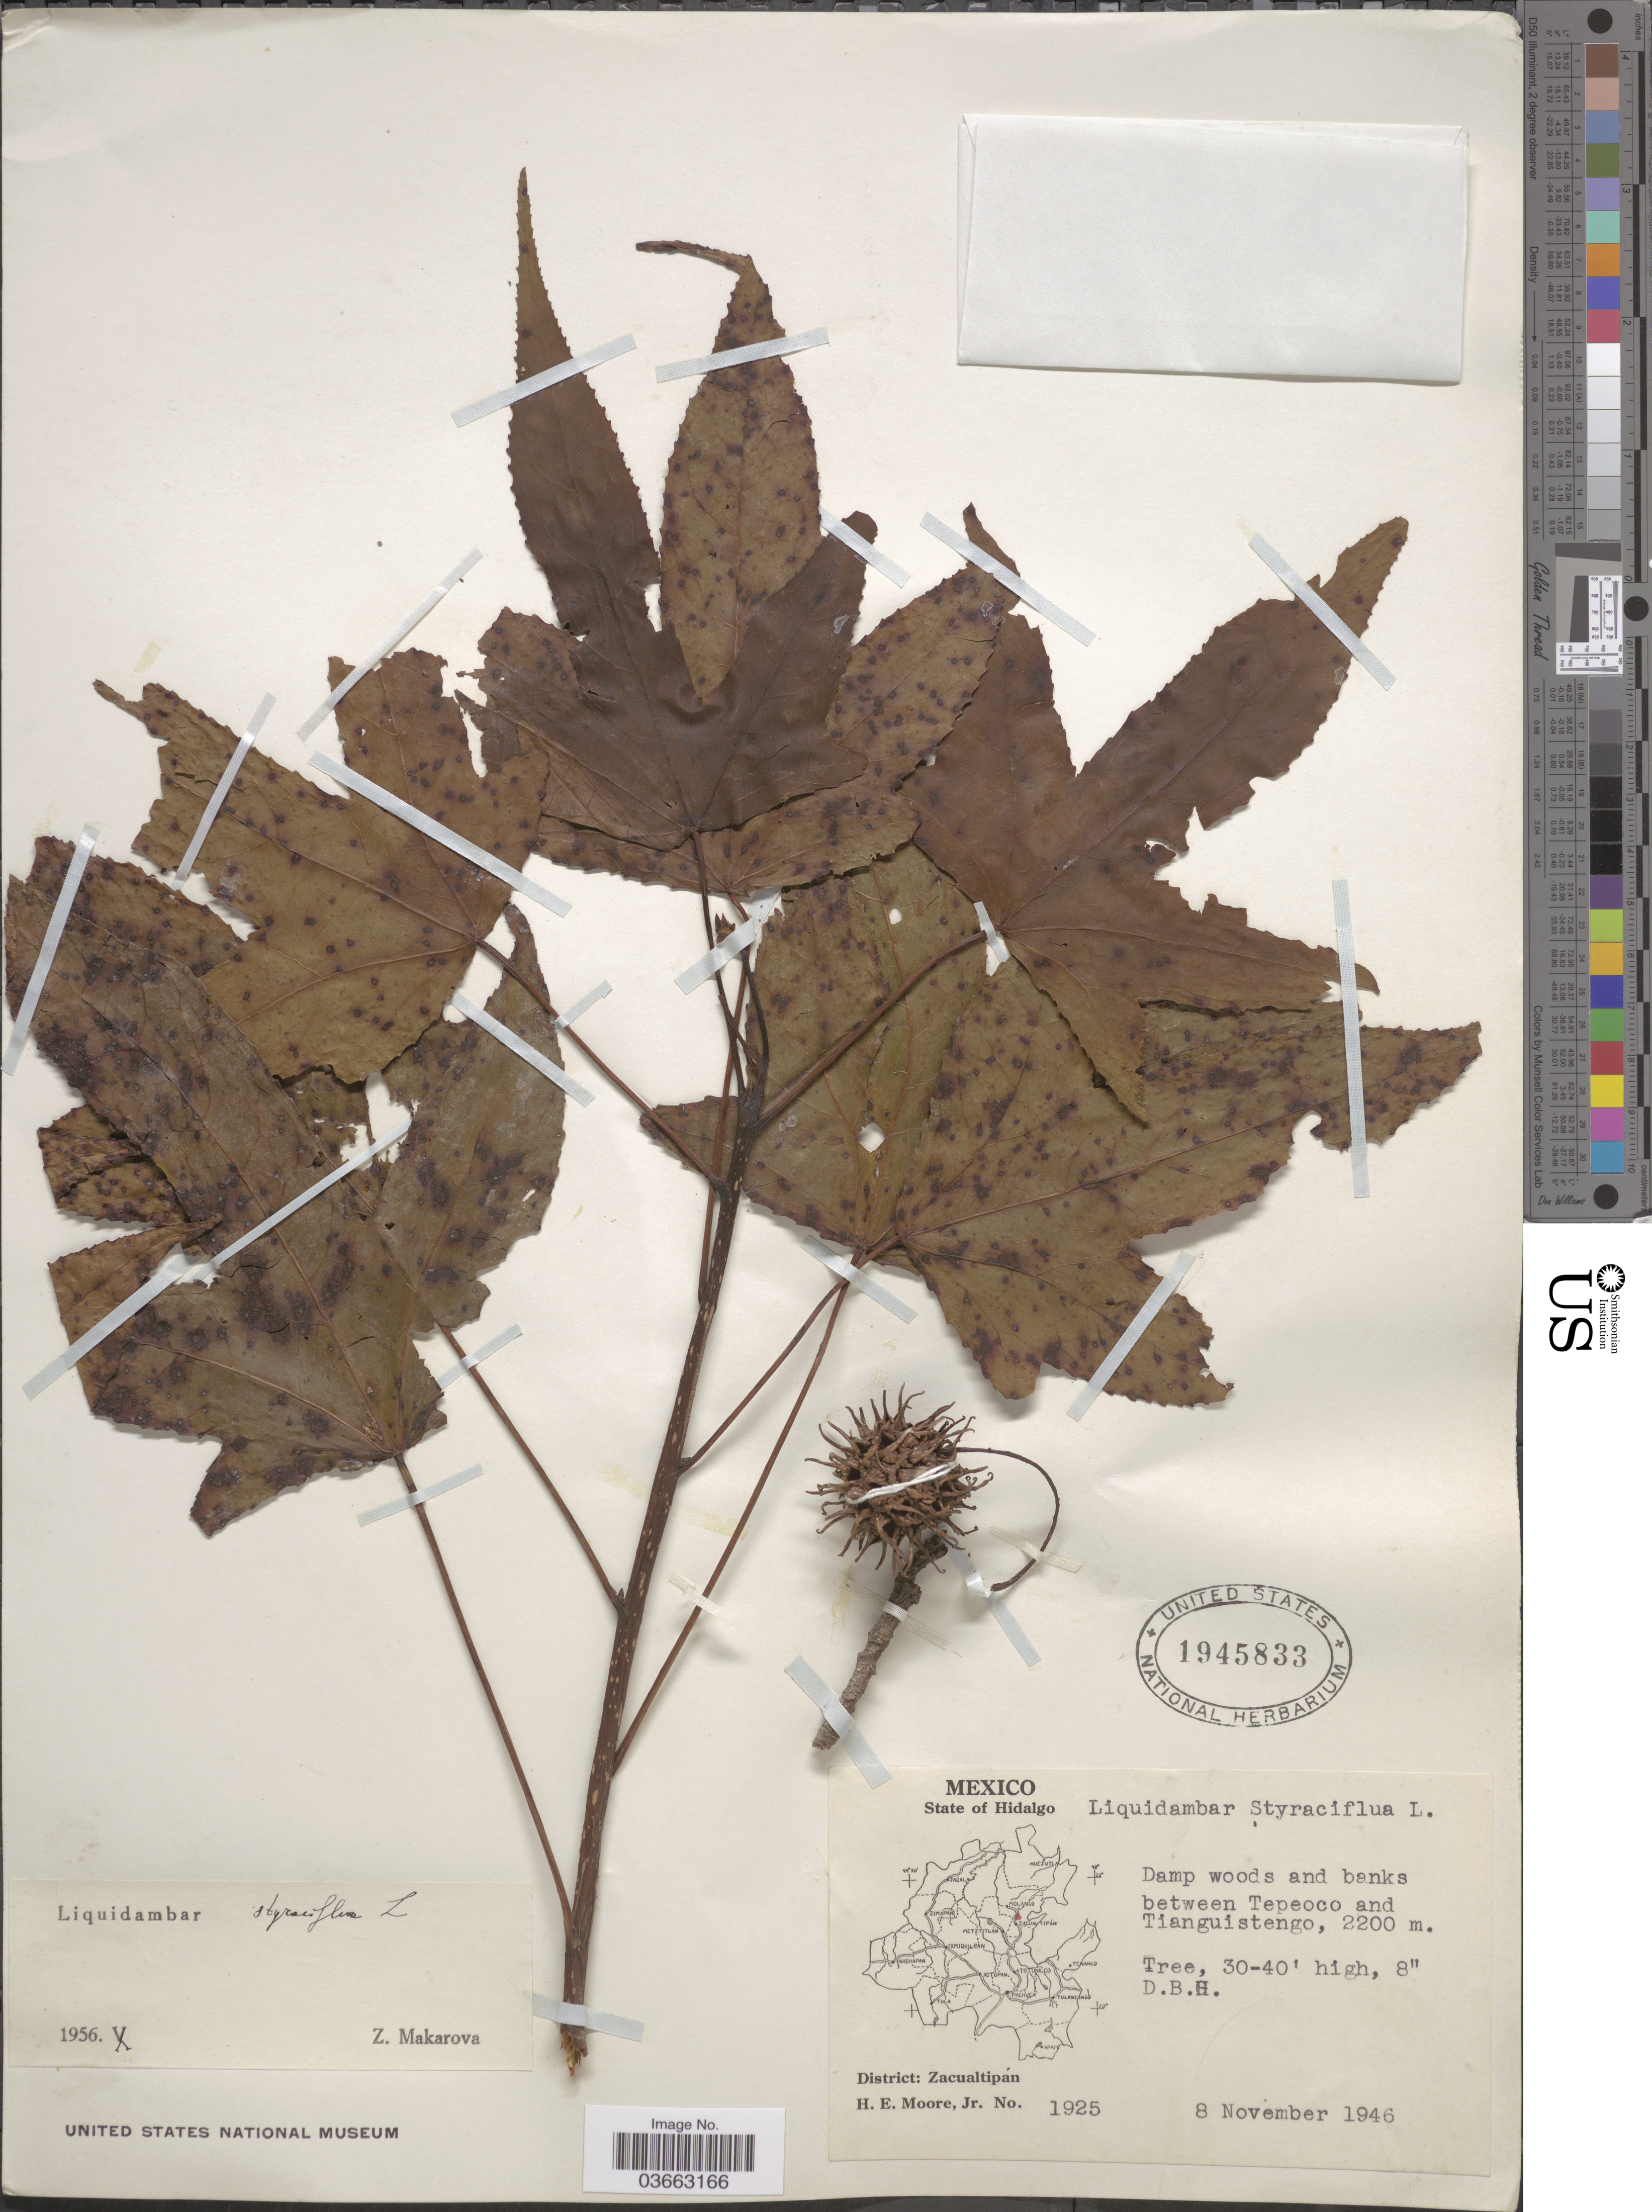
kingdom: Plantae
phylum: Tracheophyta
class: Magnoliopsida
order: Saxifragales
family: Altingiaceae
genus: Liquidambar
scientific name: Liquidambar styraciflua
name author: L.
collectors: H. Moore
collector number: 1925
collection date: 1946-11-08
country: Mexico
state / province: Hidalgo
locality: Between Tepeoco and Tianguistengo. District: Zacualtipán.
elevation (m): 2200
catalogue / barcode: US 1945833